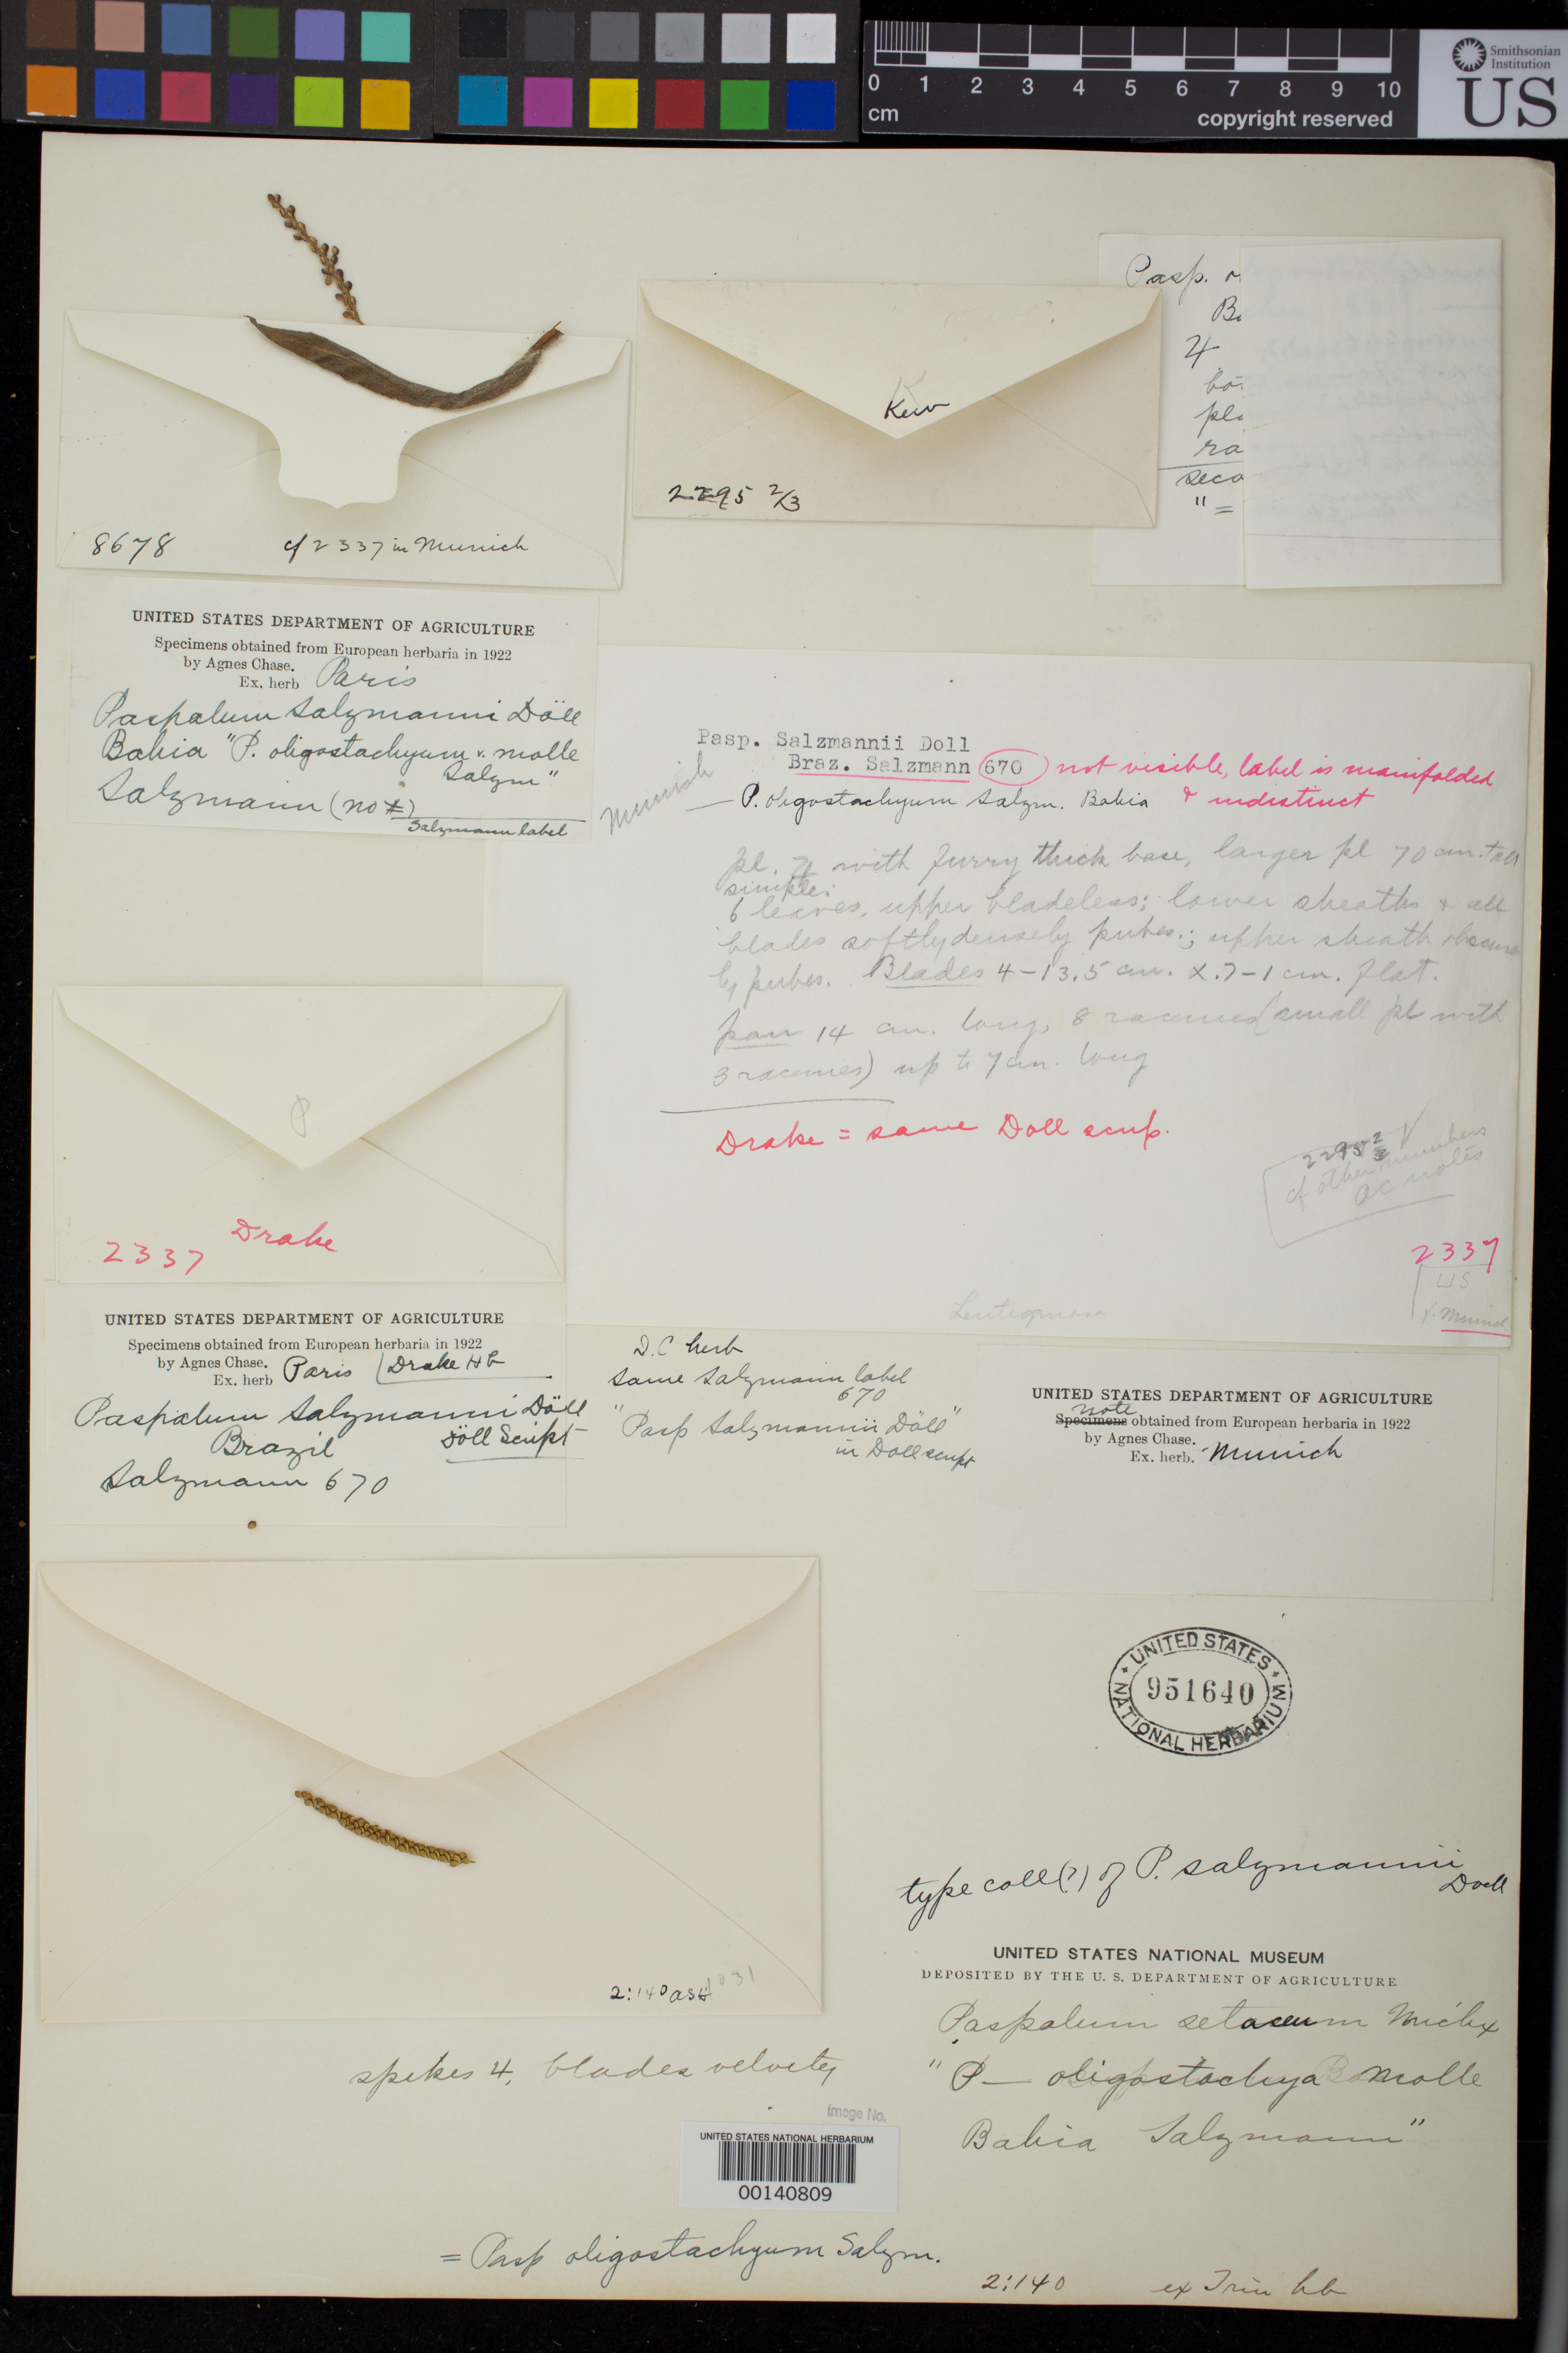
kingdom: Plantae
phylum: Tracheophyta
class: Liliopsida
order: Poales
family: Poaceae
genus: Paspalum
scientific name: Paspalum oligostachyum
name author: Salzm. ex Steud.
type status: Possible Type; Type Collection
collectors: P. Salzmann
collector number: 670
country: Brazil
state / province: Bahia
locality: North of Esplanda city on road to Jaquera.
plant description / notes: Sheet mounted with fragmentary material of several type specimens ex herb. Trin., ex herb. Paris (& ex herb. Kew?).; Unclear whether this is a type of both Paspalum oligostachyum Salzm. ex Steud. and Paspalum salzmannii Döll. Döll apparently based his name (in part) on Steudel's concept but may have included a second element ["Paspalum oligostachyum molle Salzm."] and the US specimens appear to represent the latter.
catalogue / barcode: US 951640